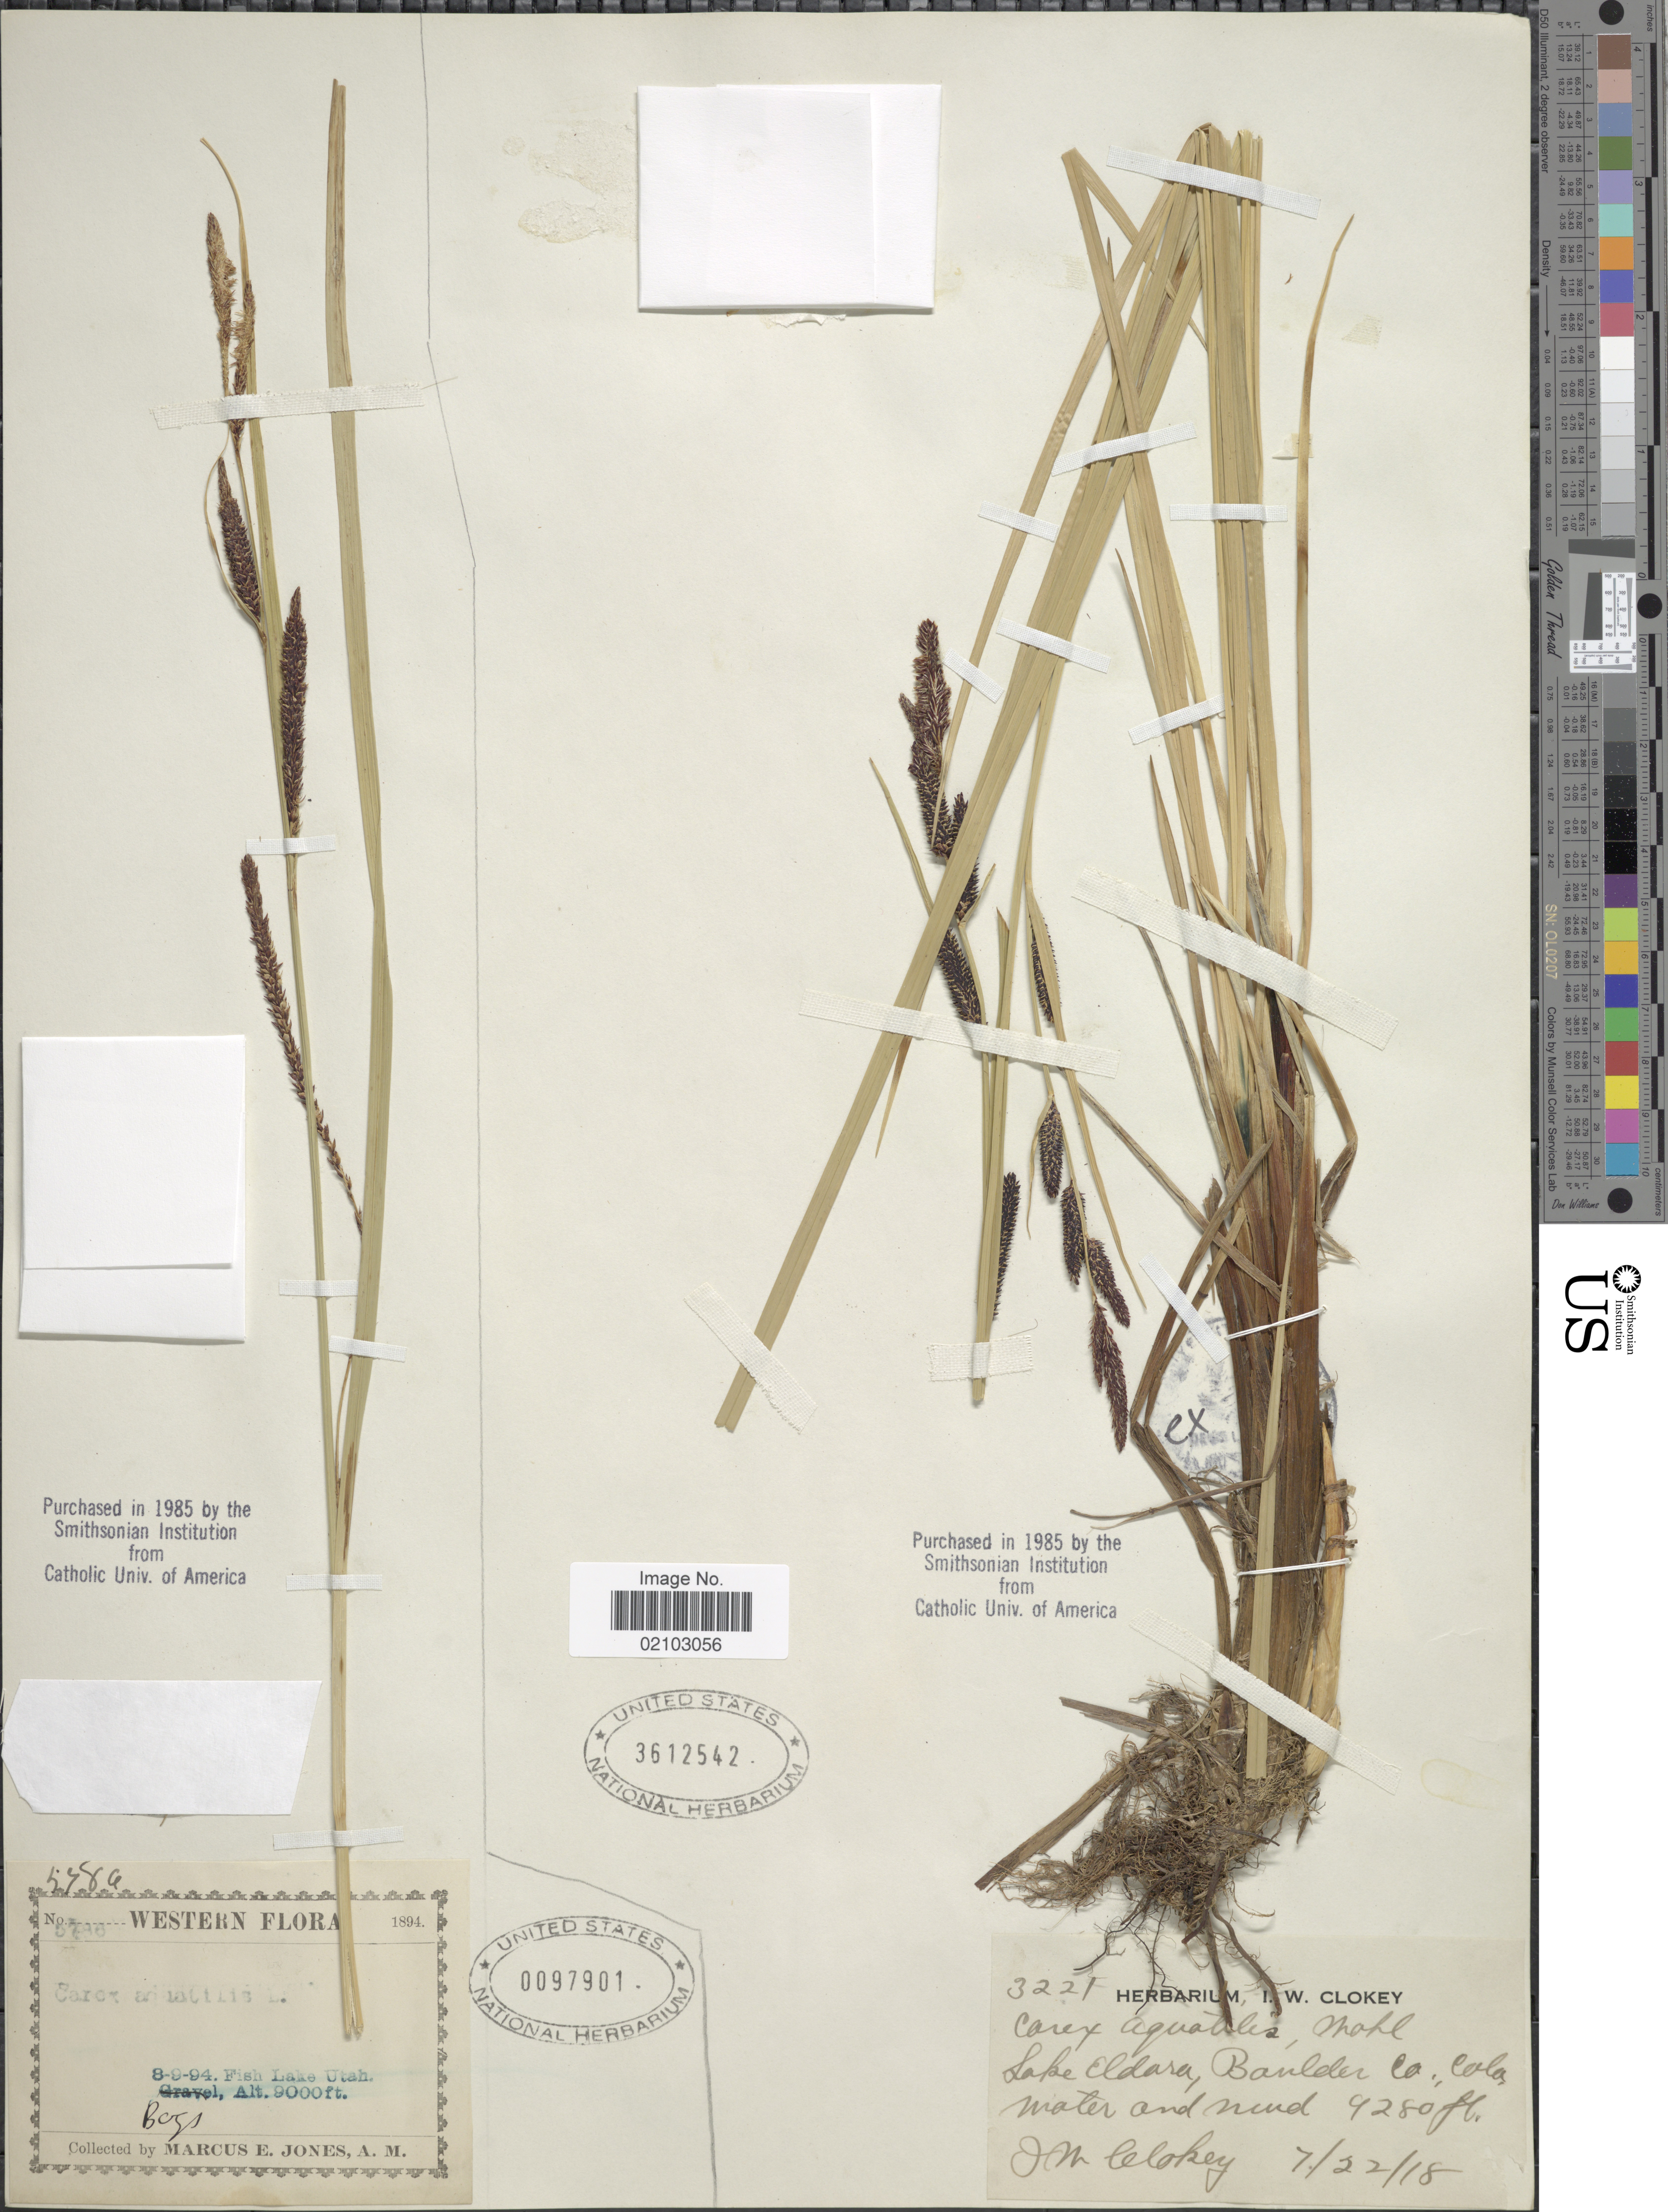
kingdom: Plantae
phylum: Tracheophyta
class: Liliopsida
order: Poales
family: Cyperaceae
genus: Carex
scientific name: Carex aquatilis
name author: Wahlenb.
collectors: M. E. Jones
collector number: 578a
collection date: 1894-08-09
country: United States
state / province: Utah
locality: Western, Fish Lake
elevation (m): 2743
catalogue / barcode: US 97901